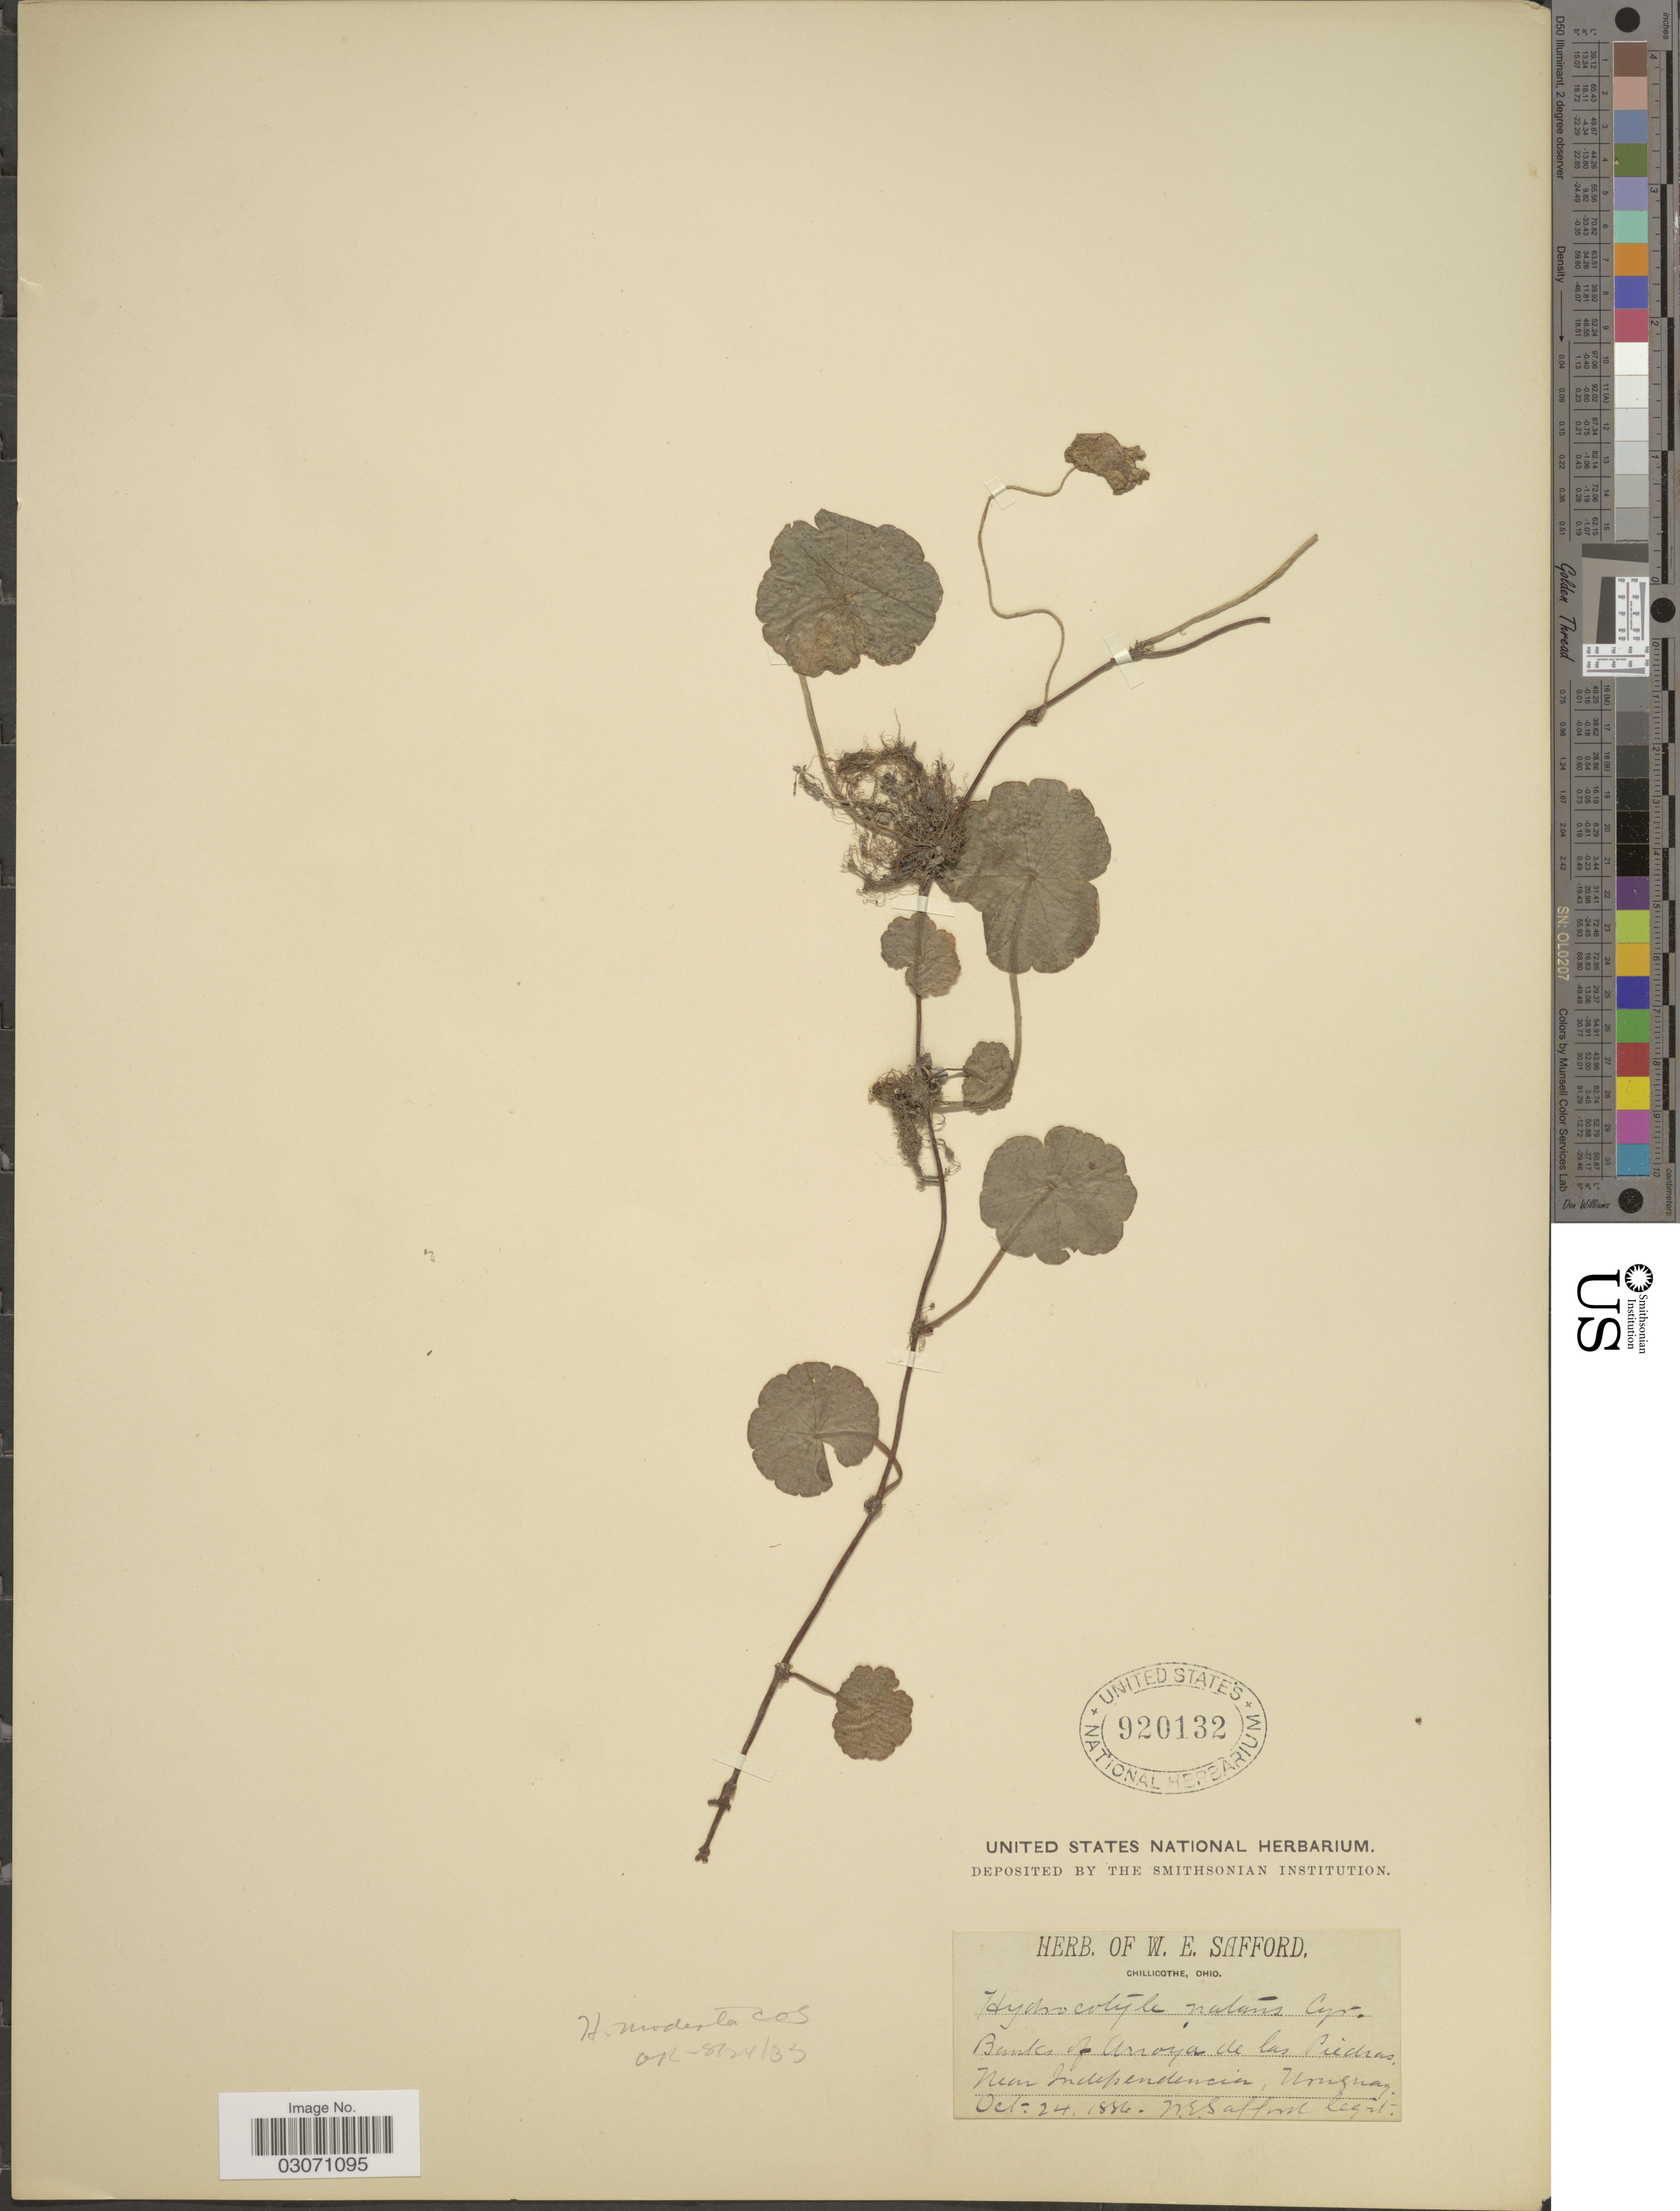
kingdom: Plantae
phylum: Tracheophyta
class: Magnoliopsida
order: Apiales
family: Araliaceae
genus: Hydrocotyle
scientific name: Hydrocotyle modesta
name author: Cham. & Schltdl.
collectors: W. E. Safford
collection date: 1884-10-24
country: Uruguay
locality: Banks of Arroya de las Piedras, Near Independencia.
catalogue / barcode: US 920132